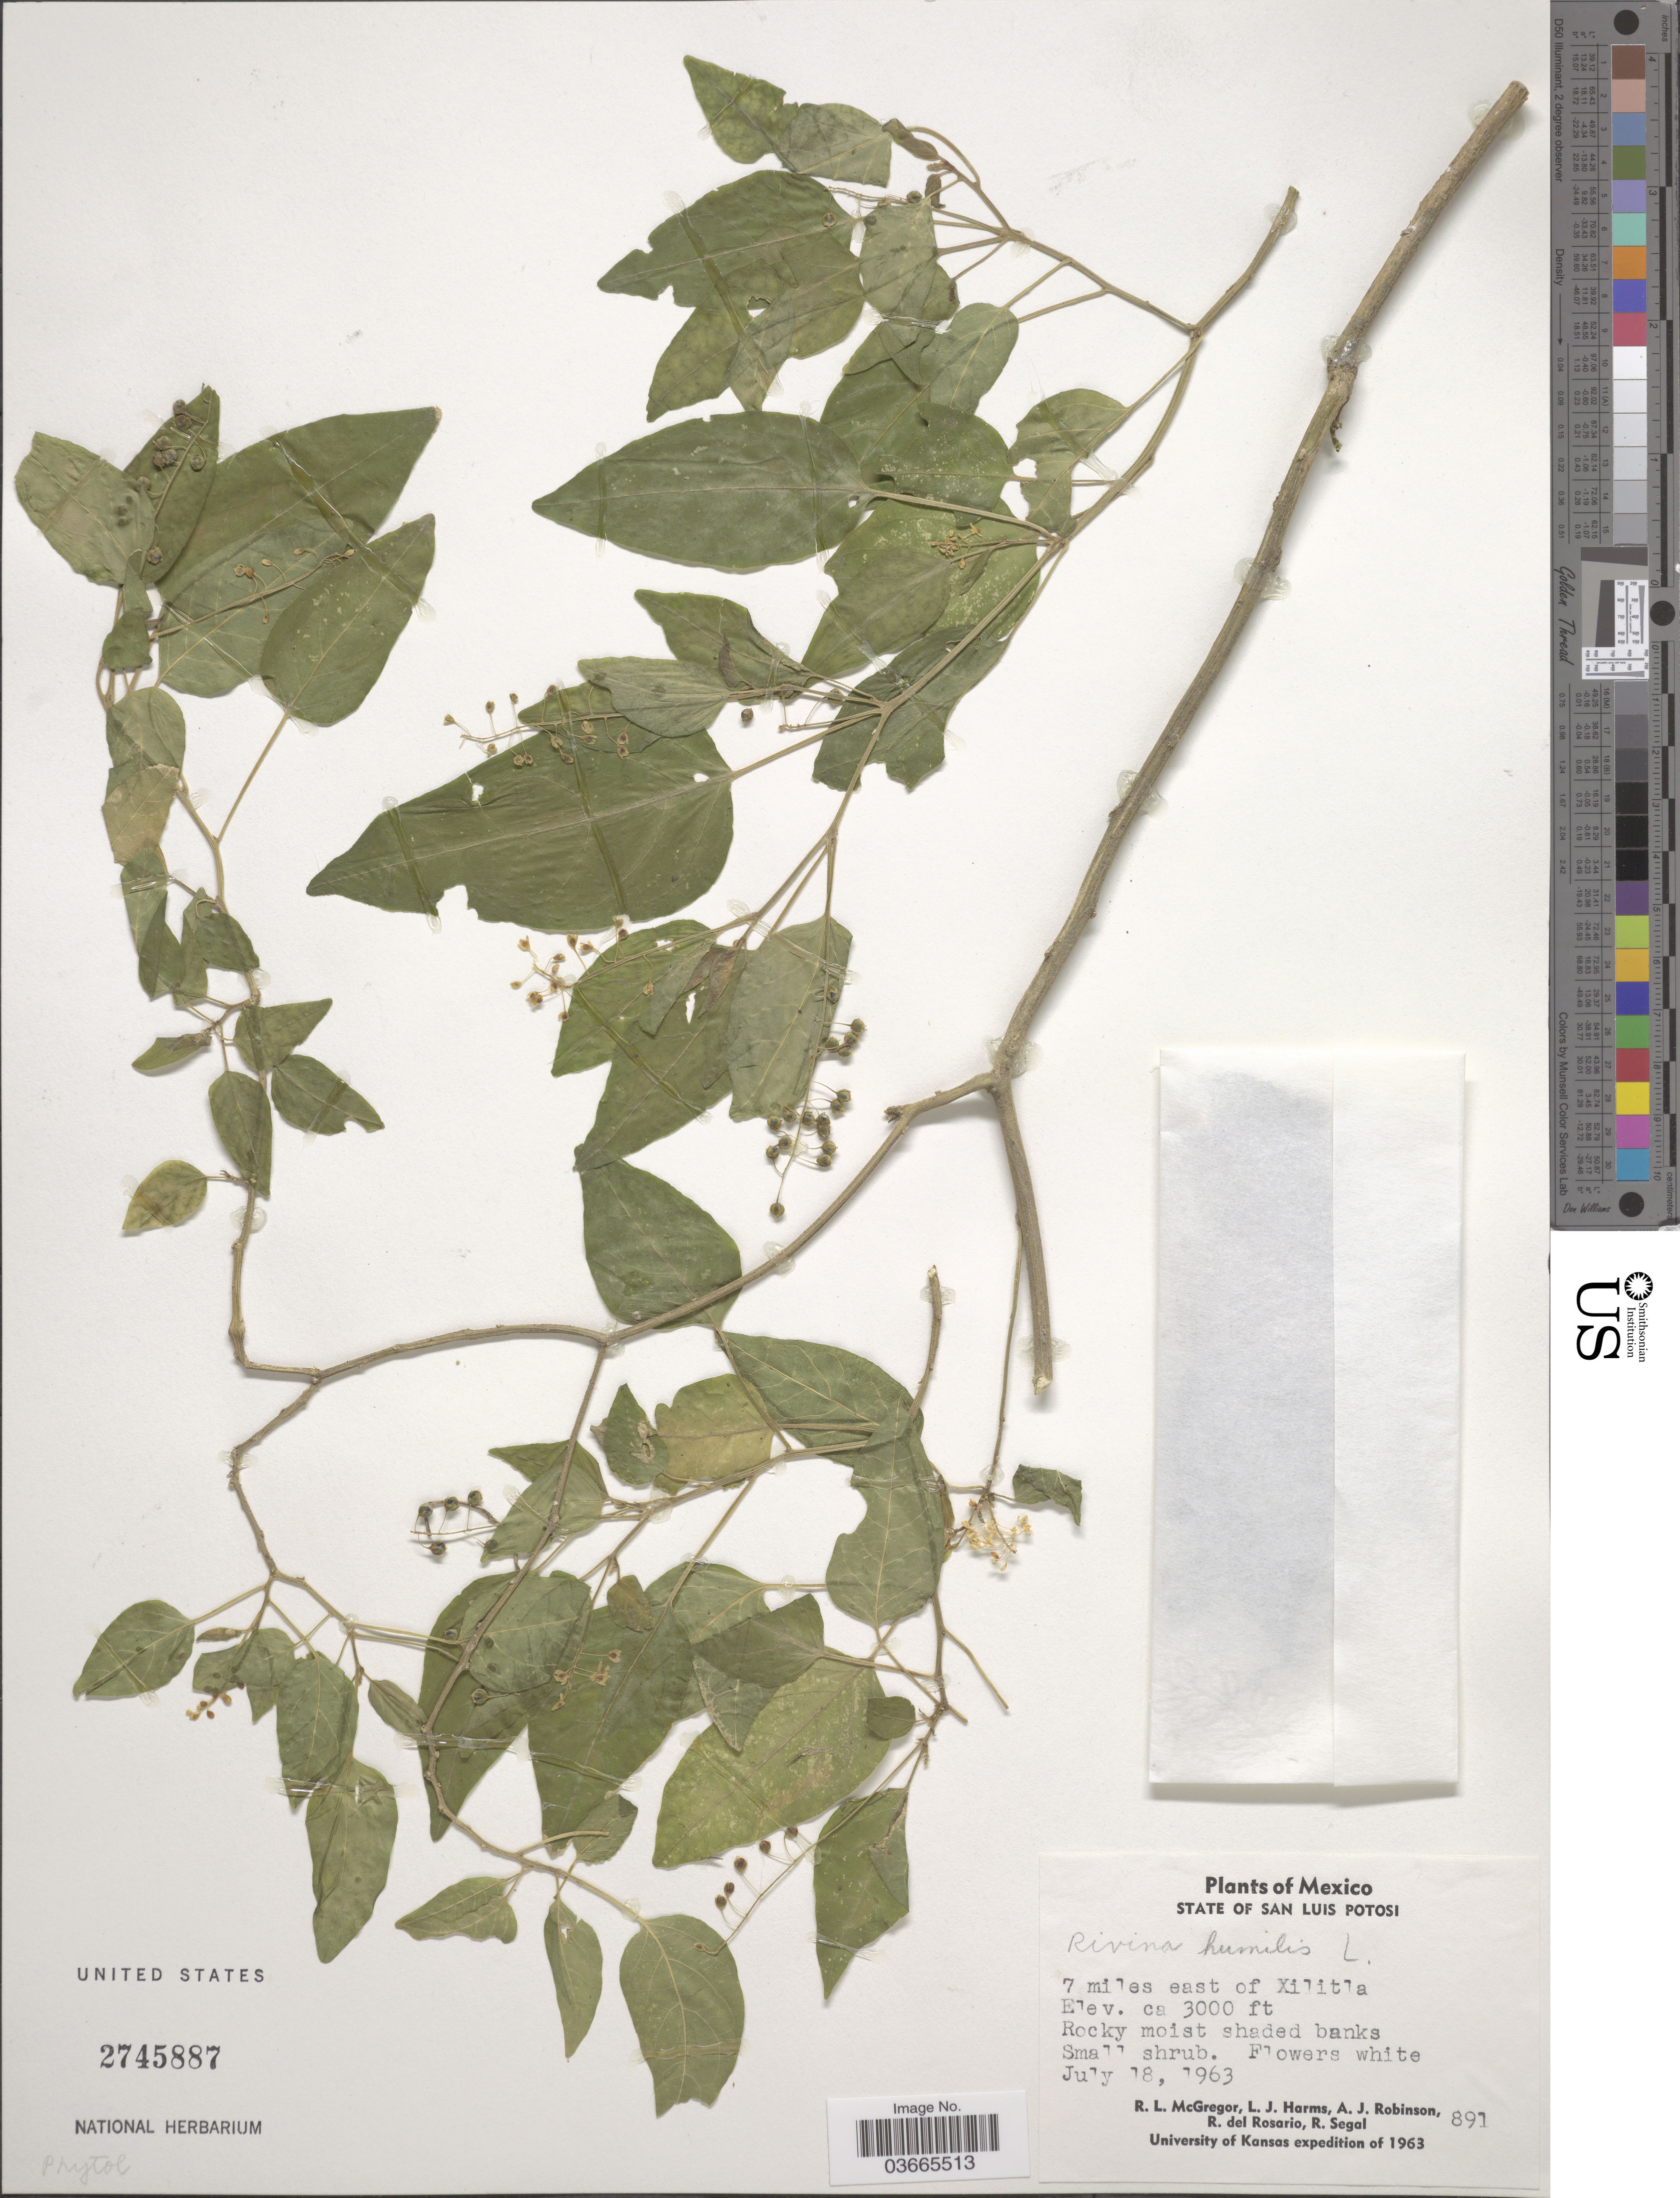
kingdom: Plantae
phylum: Tracheophyta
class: Magnoliopsida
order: Caryophyllales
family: Phytolaccaceae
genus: Rivina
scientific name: Rivina humilis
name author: L.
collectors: R. McGregor, L. Harms, A. J. Robinson, R. del Rosario & R. Segal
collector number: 891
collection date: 1963-07-18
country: Mexico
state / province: San Luis Potosí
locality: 7 miles east of Xilitla.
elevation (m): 914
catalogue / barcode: US 2745887